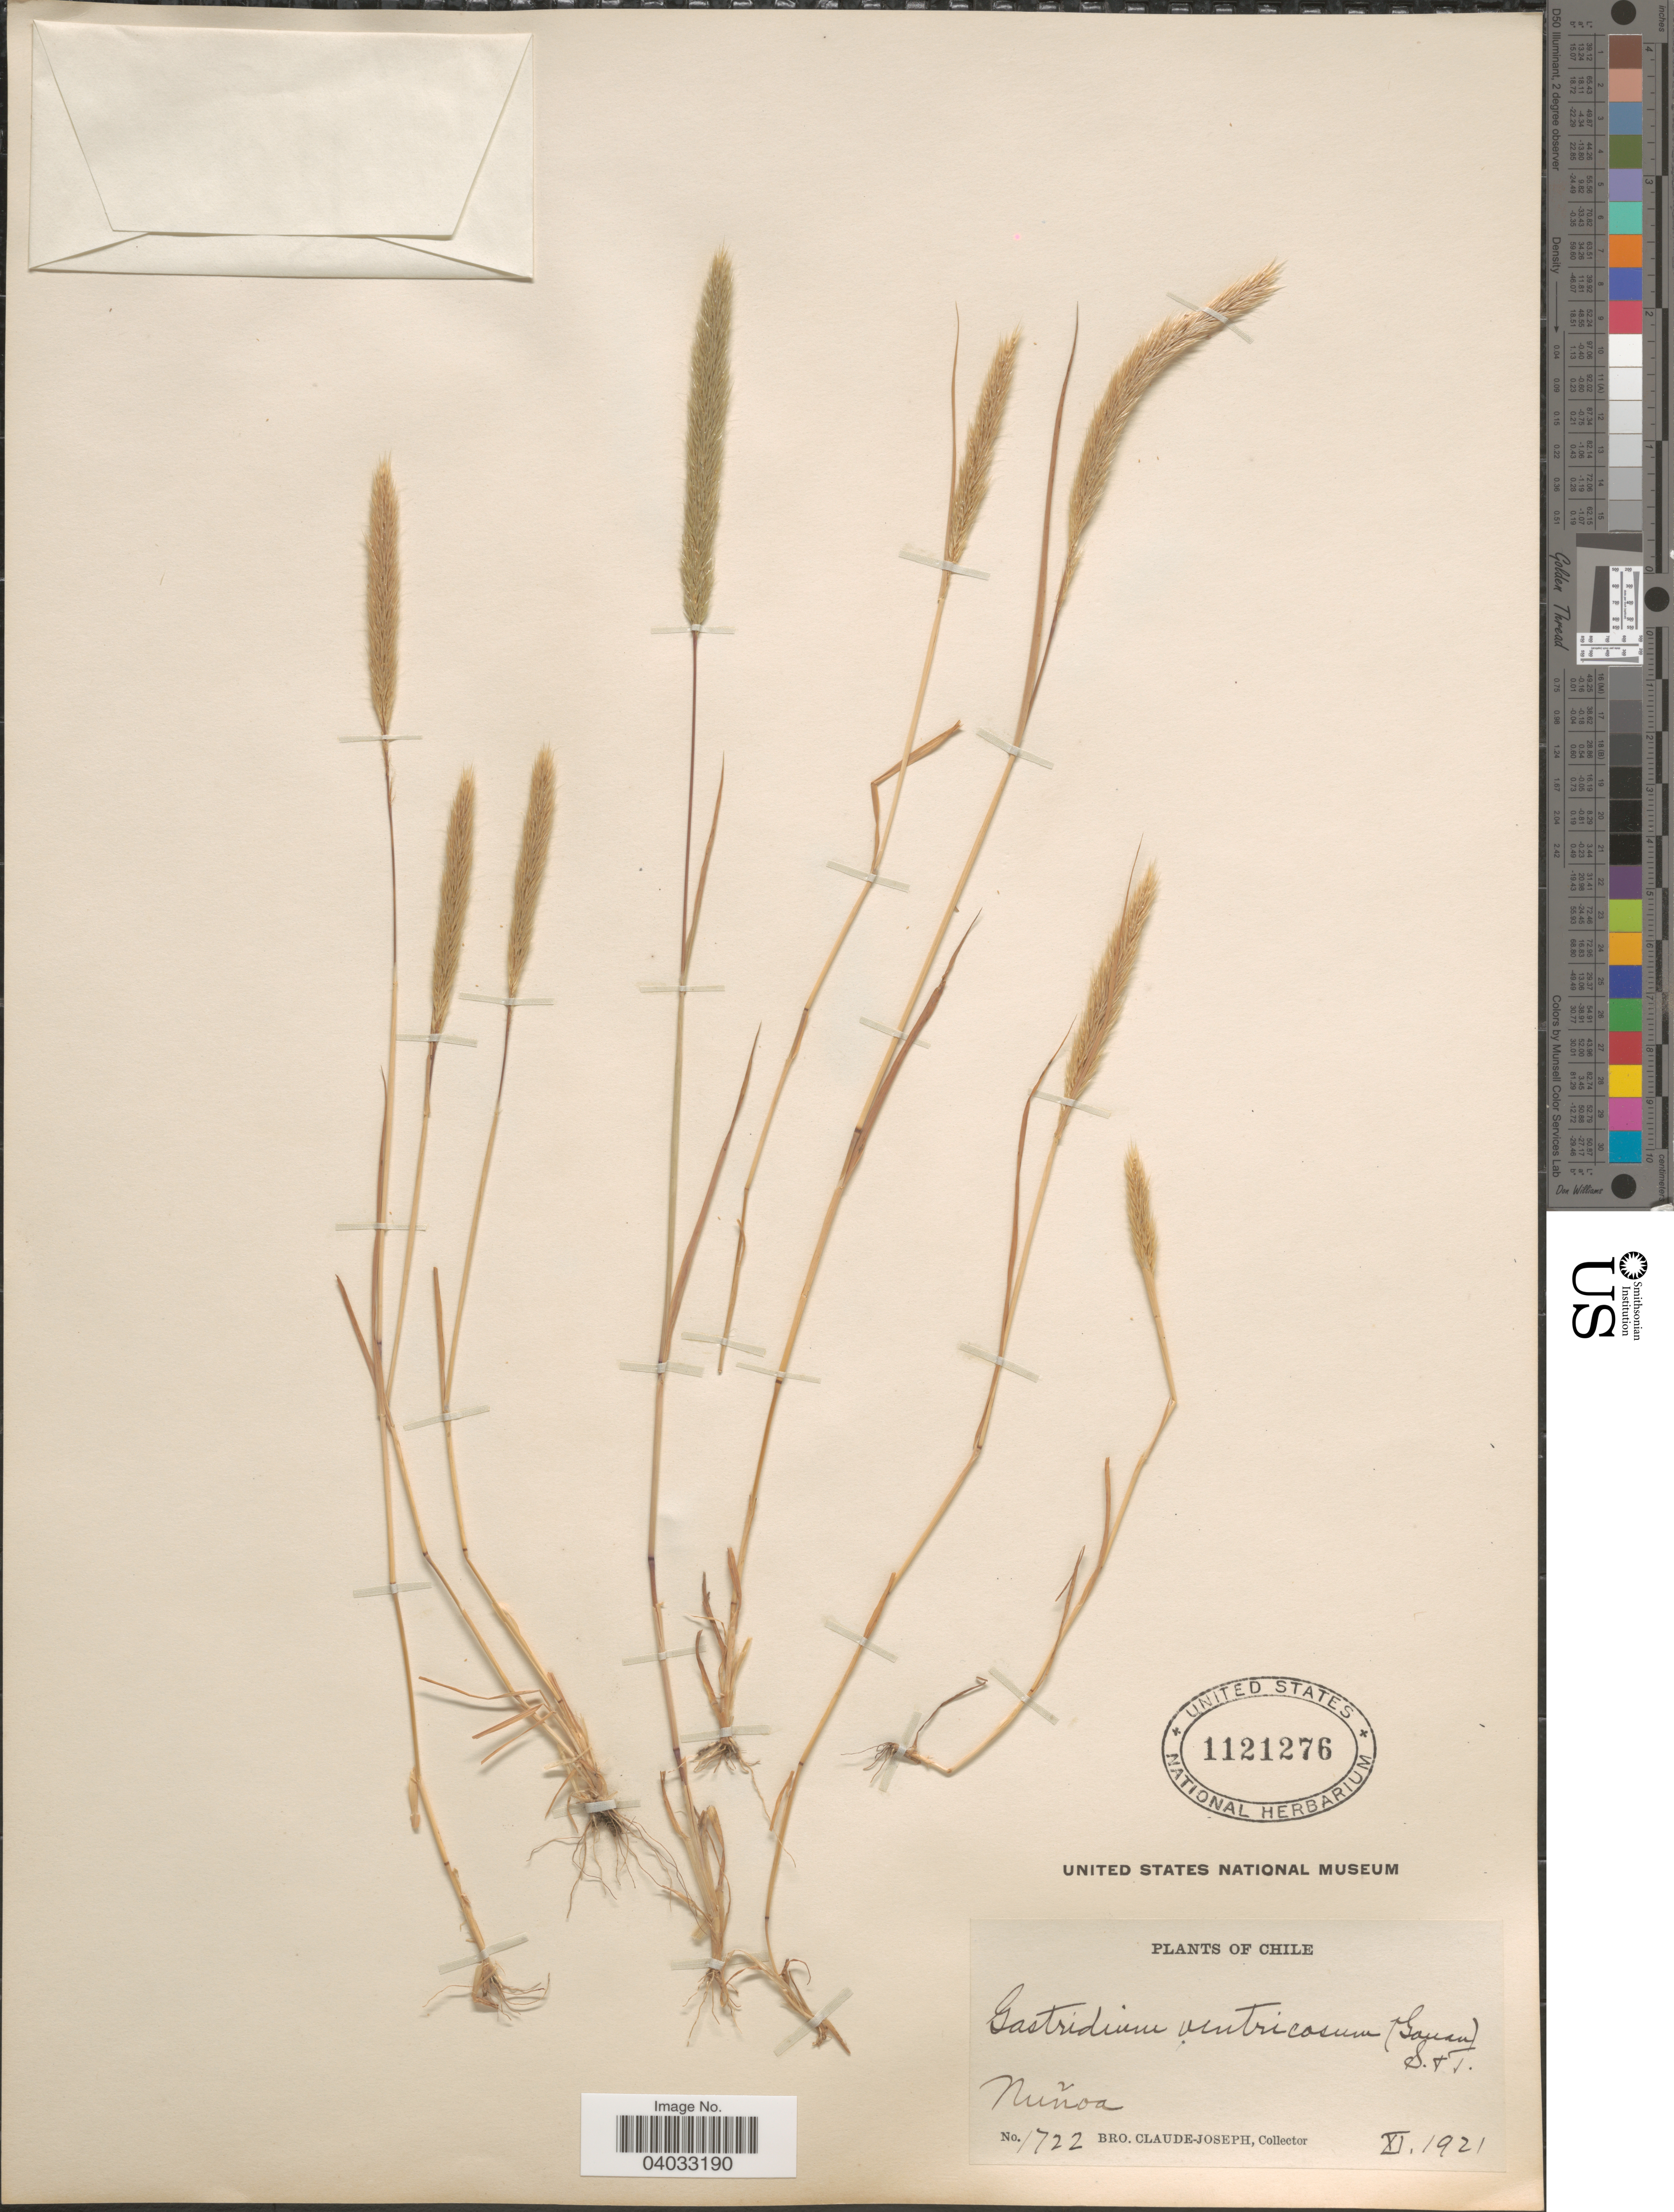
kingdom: Plantae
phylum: Tracheophyta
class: Liliopsida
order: Poales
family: Poaceae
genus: Gastridium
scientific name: Gastridium ventricosum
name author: (Gouan) Schinz & Thell.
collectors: Bro. Claude-Joseph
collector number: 1722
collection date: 1921-11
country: Chile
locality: Nuñoa.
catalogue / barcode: US 1121276